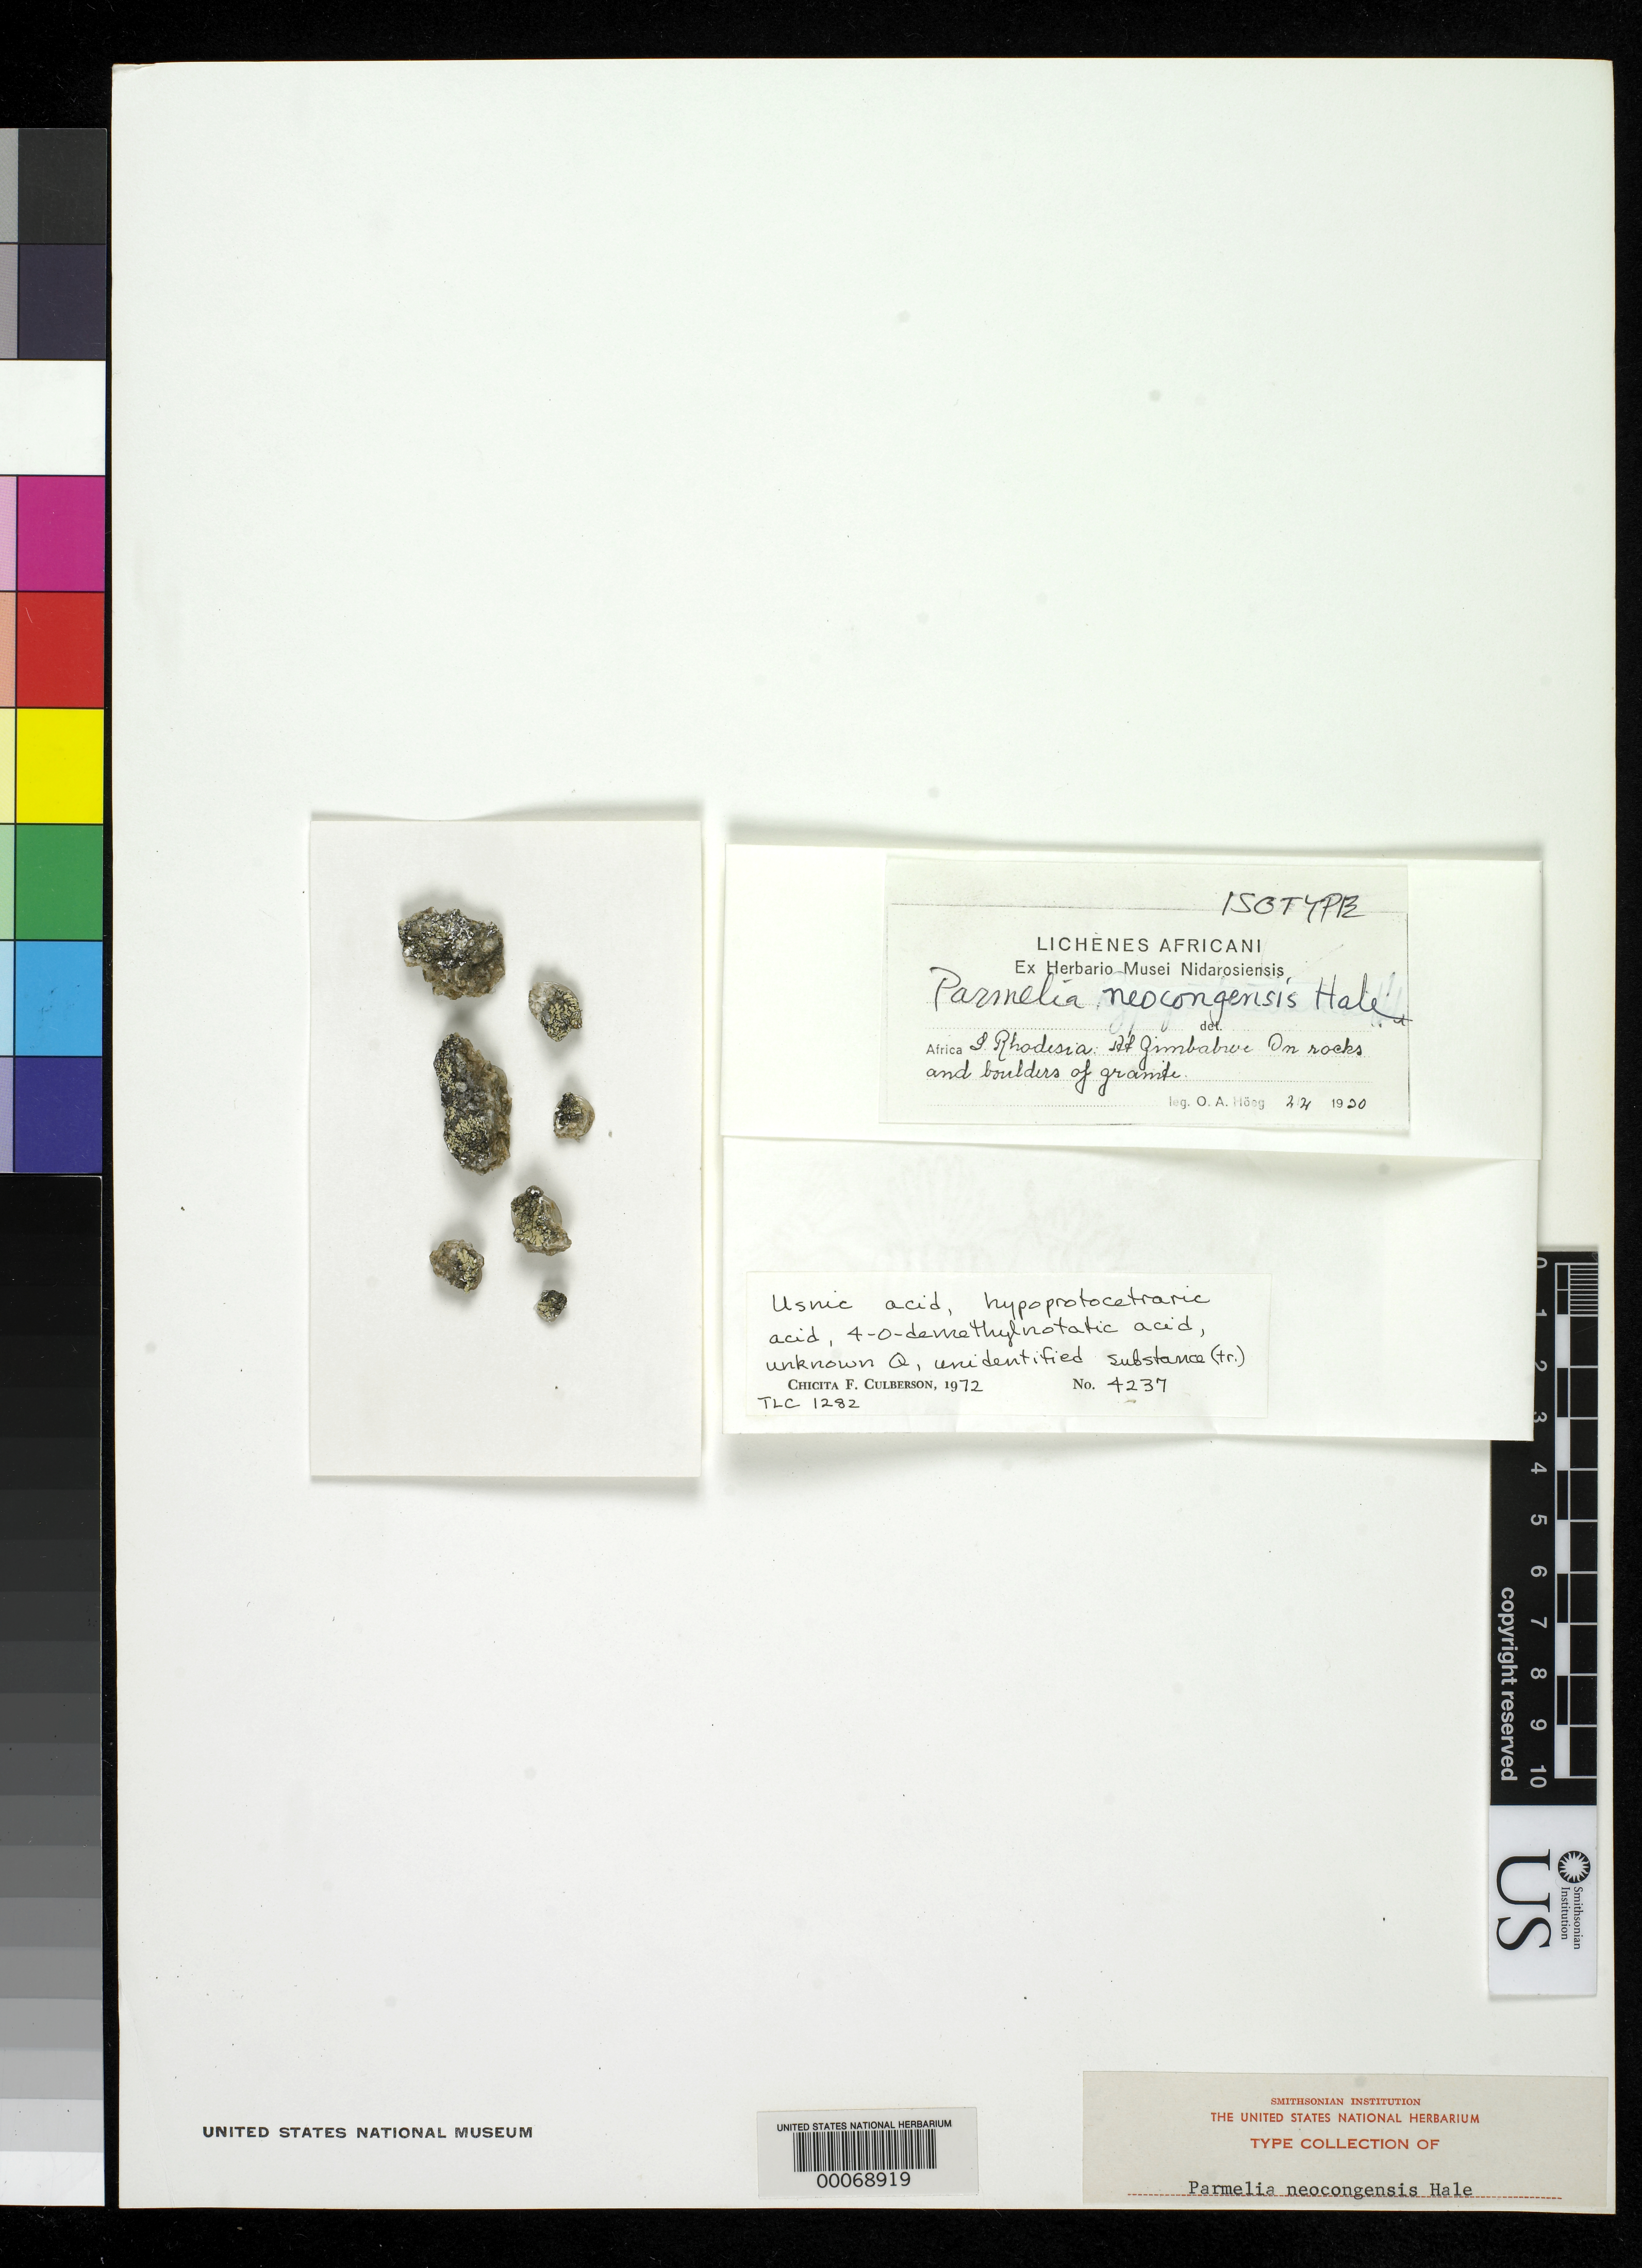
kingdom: Fungi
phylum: Ascomycota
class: Lecanoromycetes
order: Lecanorales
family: Parmeliaceae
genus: Parmelia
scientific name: Parmelia neocongensis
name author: Hale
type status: Isotype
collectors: O. Hoeg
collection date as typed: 02 Feb 1930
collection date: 1930-02-02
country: Zimbabwe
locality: Mt. Zimbabwe.